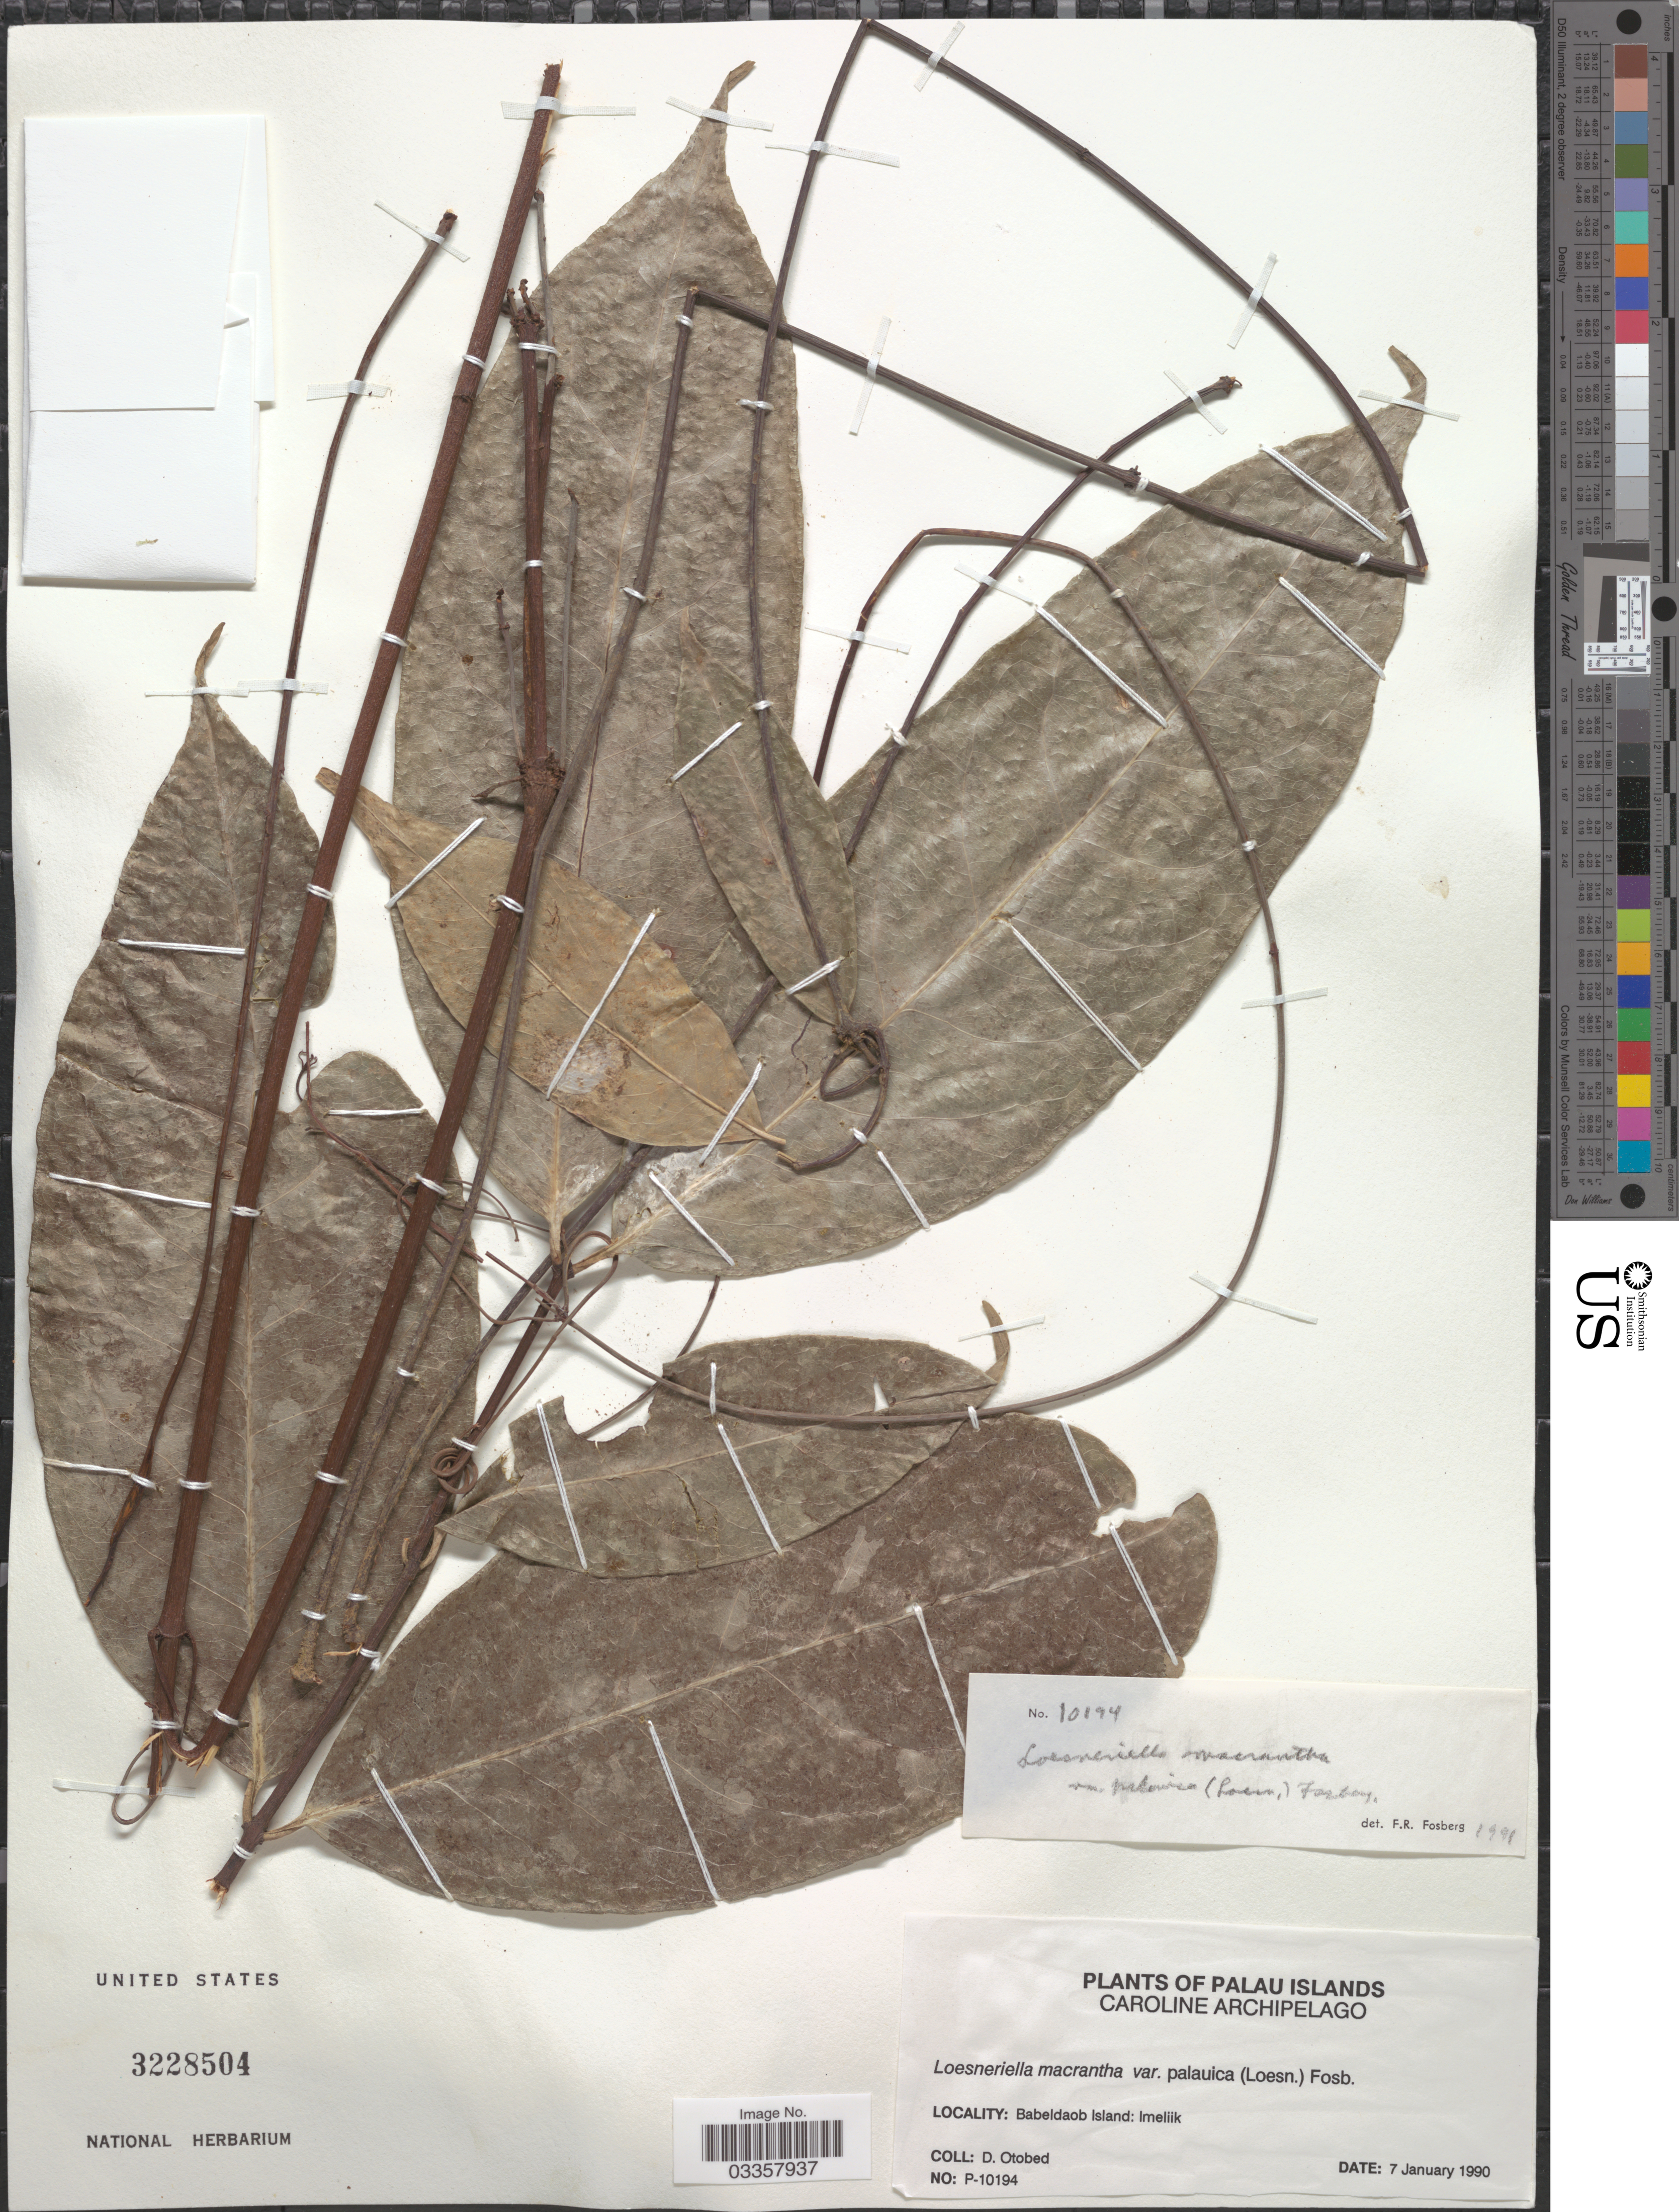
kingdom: Plantae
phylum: Tracheophyta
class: Magnoliopsida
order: Celastrales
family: Celastraceae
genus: Loeseneriella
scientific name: Loeseneriella macrantha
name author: (Korth.) A.C. Sm.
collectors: D. O. Otobed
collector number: P-10194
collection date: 1990-01-07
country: Palau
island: Babeldaob [Babelthuap]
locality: Palau Islands. Caroline Archipelago. Babeldaob Island: Imeliik.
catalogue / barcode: US 3228504